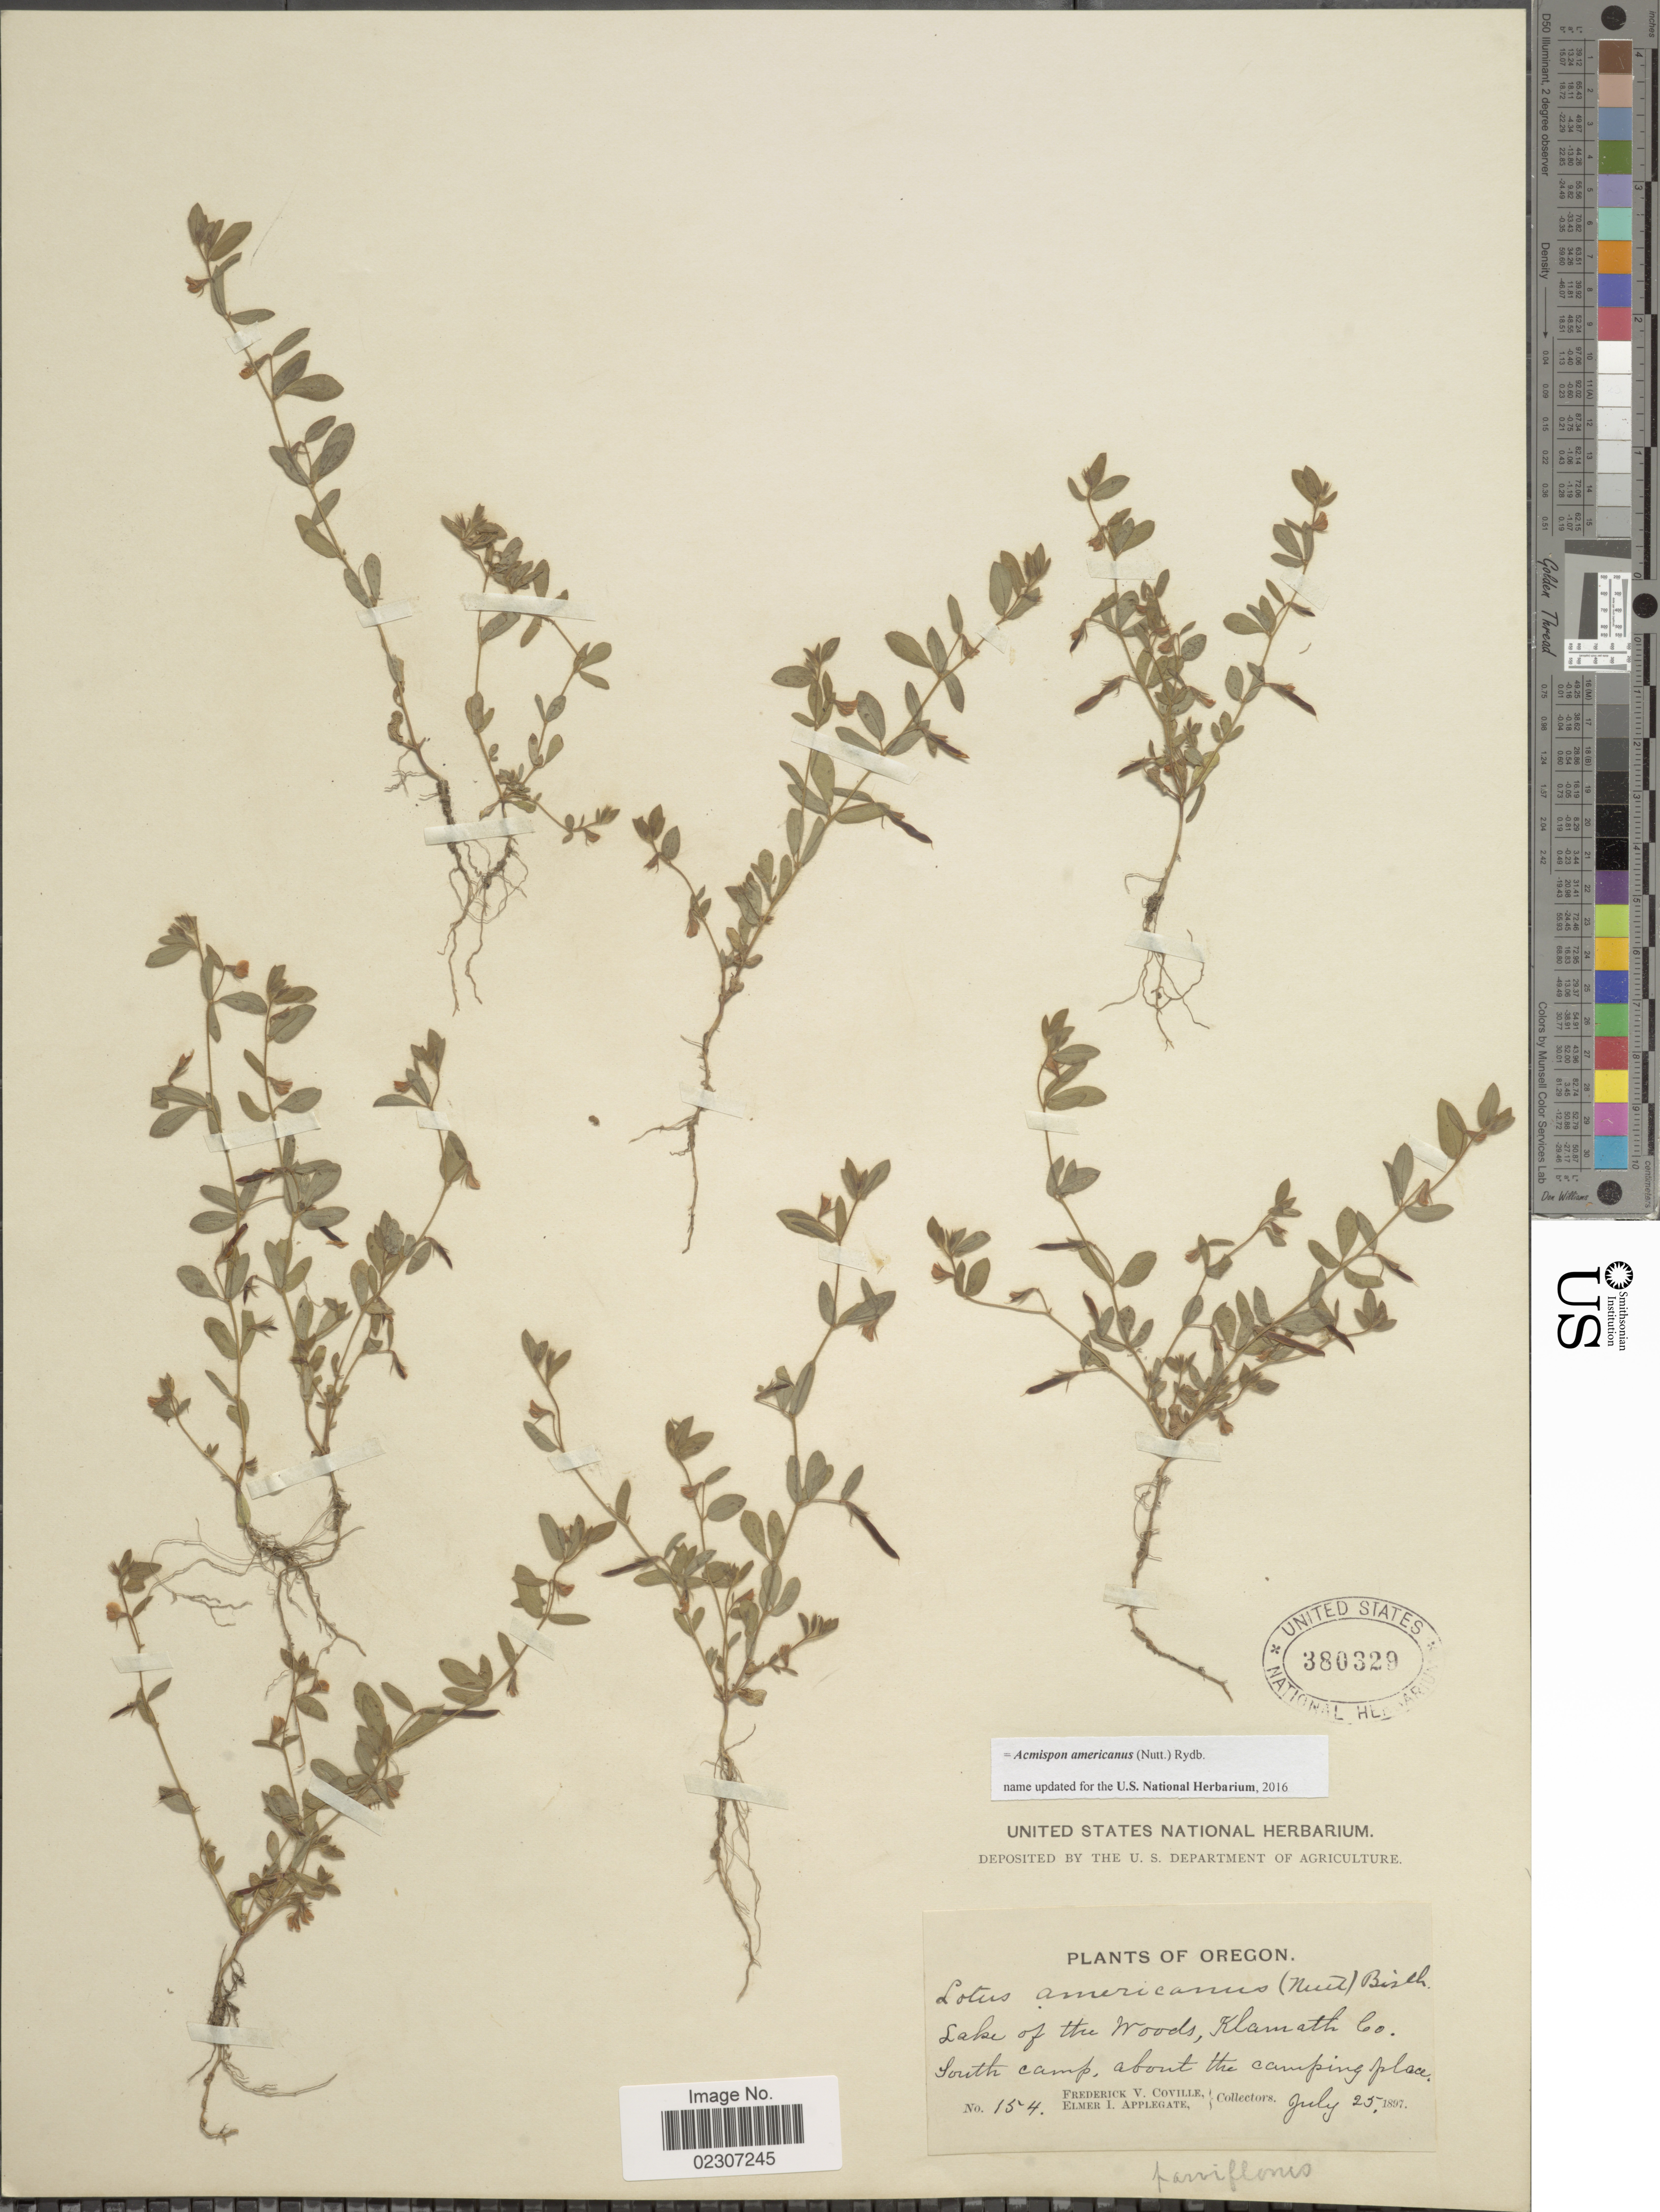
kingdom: Plantae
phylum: Tracheophyta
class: Magnoliopsida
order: Fabales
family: Fabaceae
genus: Acmispon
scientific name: Acmispon americanus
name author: (Nutt.) Rydb.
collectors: F. V. Coville & E. I. Applegate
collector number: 154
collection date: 1897-07-25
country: United States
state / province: Oregon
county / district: Klamath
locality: Oregon, Lake of the Woods, Klamath Co. South camp, about the camping place.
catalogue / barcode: US 380329